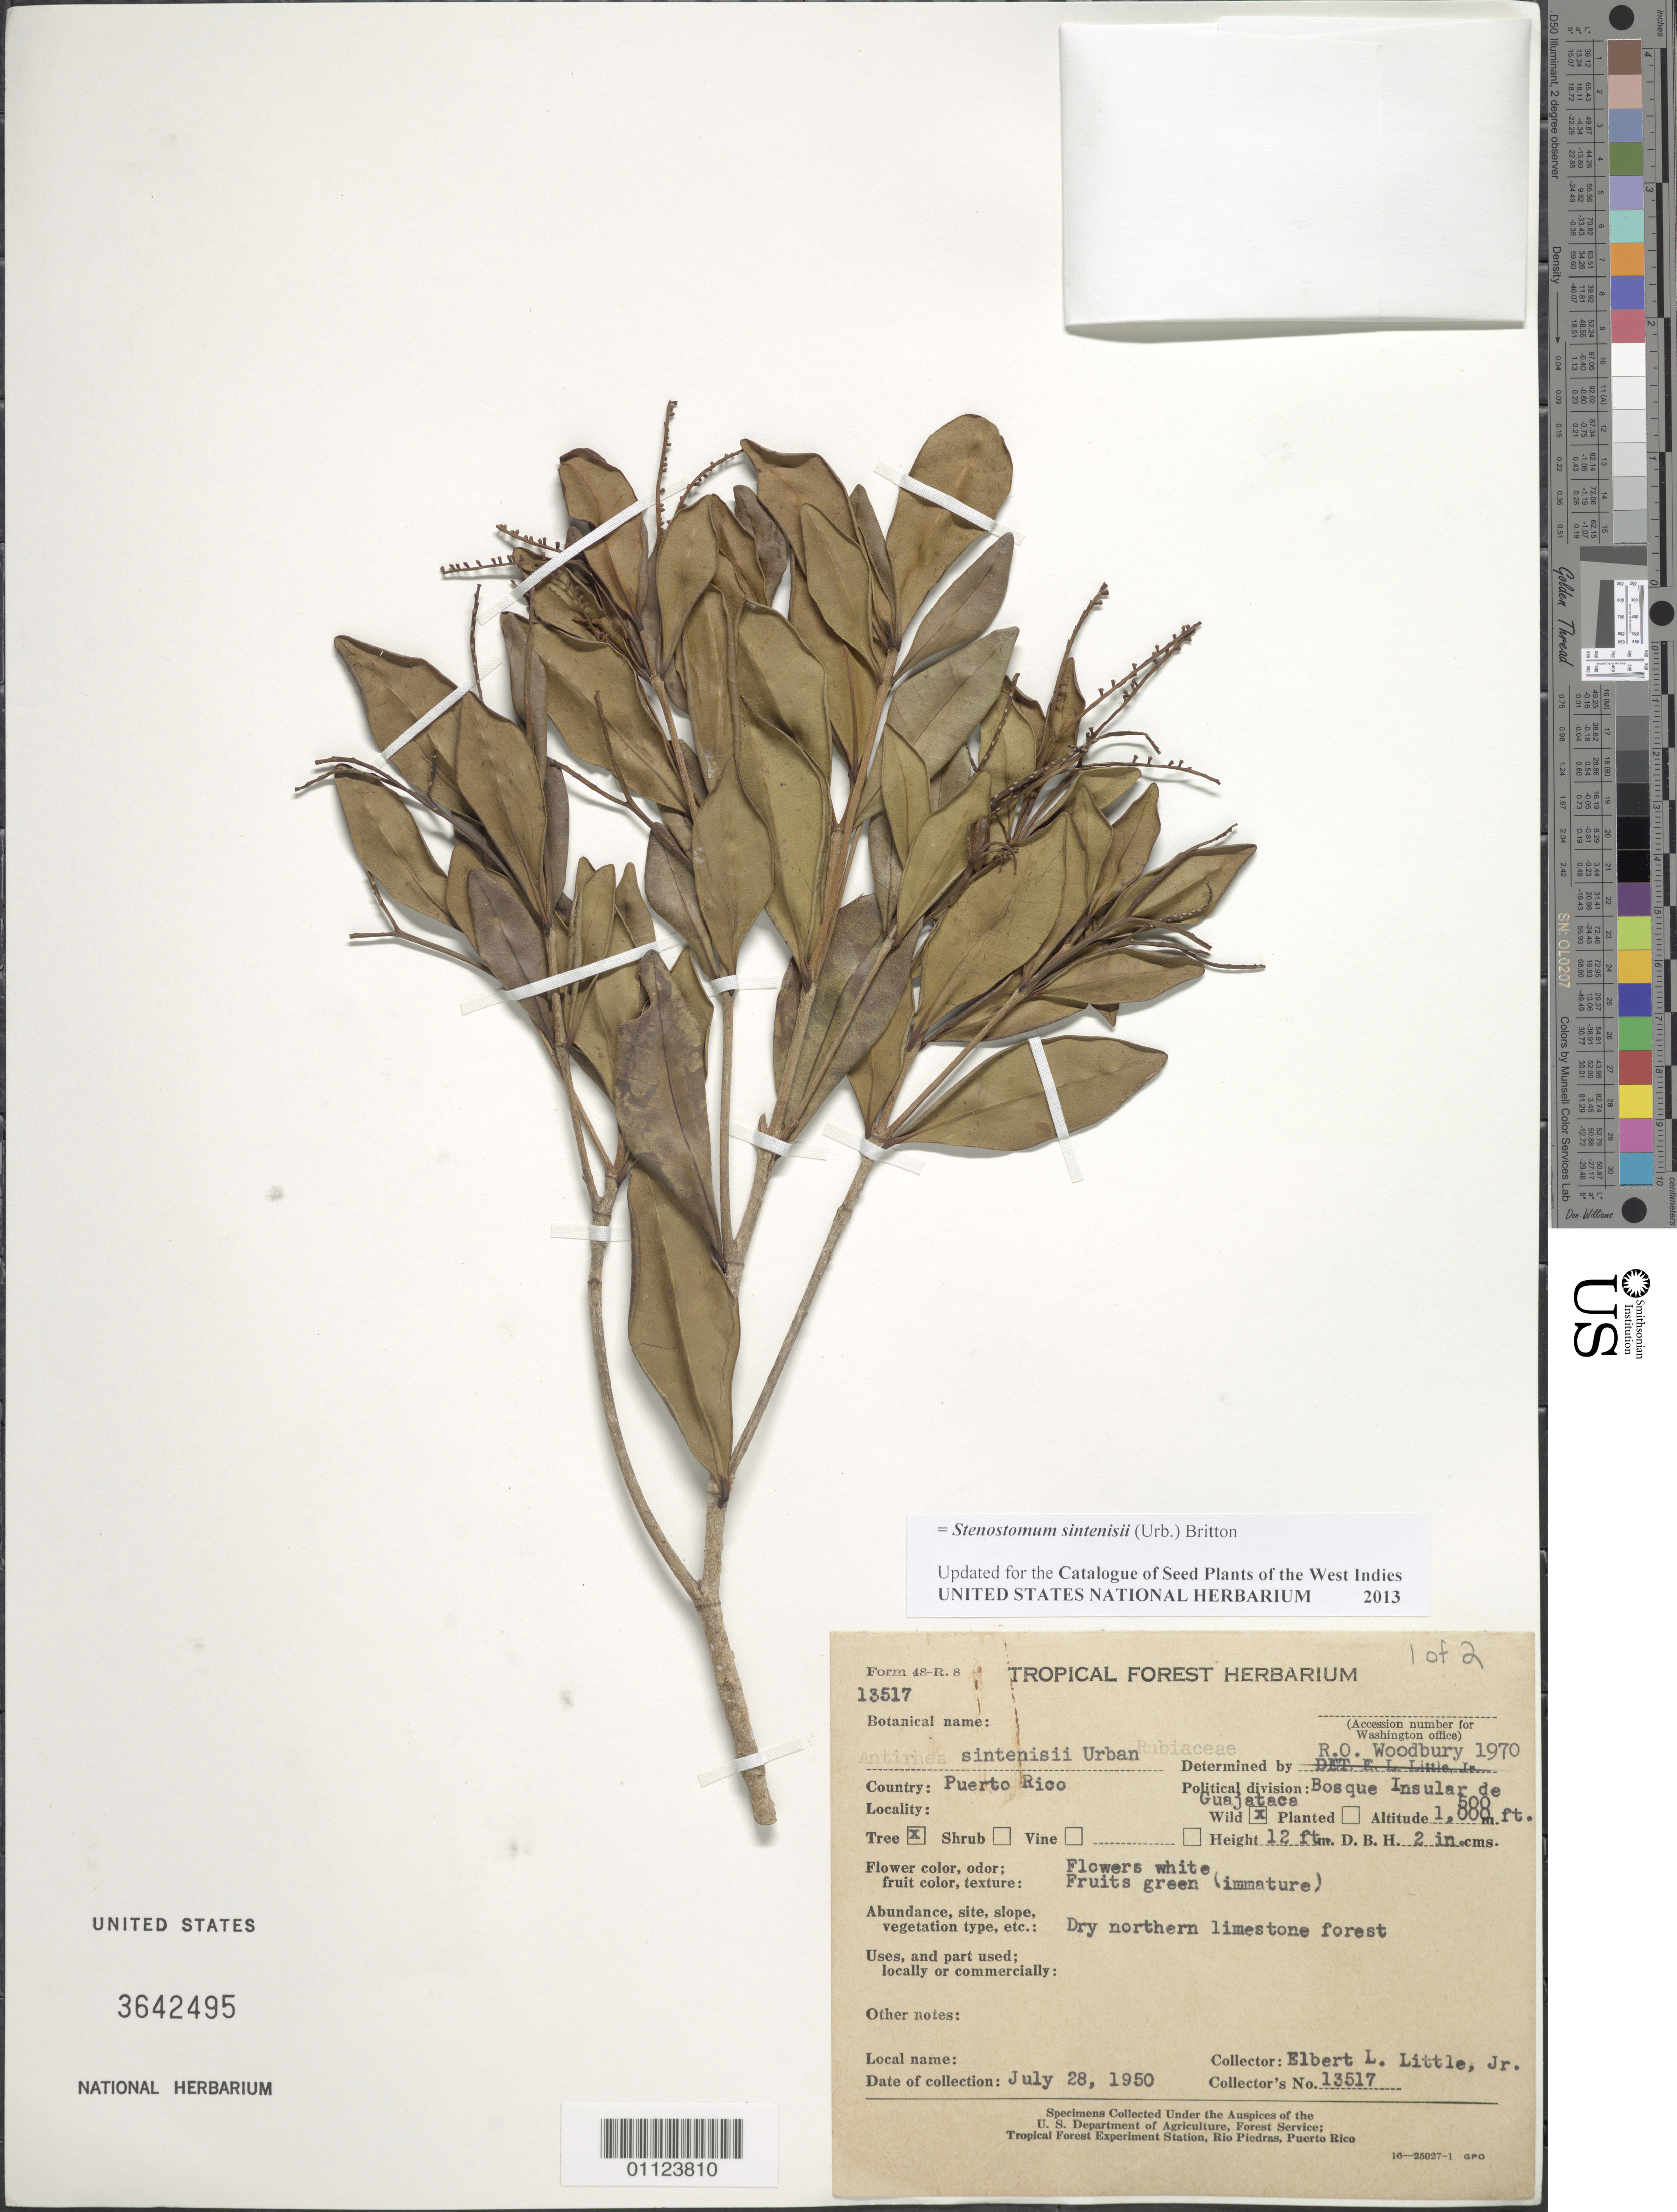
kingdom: Plantae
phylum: Tracheophyta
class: Magnoliopsida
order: Gentianales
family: Rubiaceae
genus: Stenostomum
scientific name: Stenostomum sintenisii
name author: (Urb.) Britton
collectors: E. L. Little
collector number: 13517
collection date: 1950-07-28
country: Puerto Rico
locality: Bosque Insular de Buajataca.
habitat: Dry northern limestone forest.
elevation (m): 152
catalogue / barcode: US 3642495